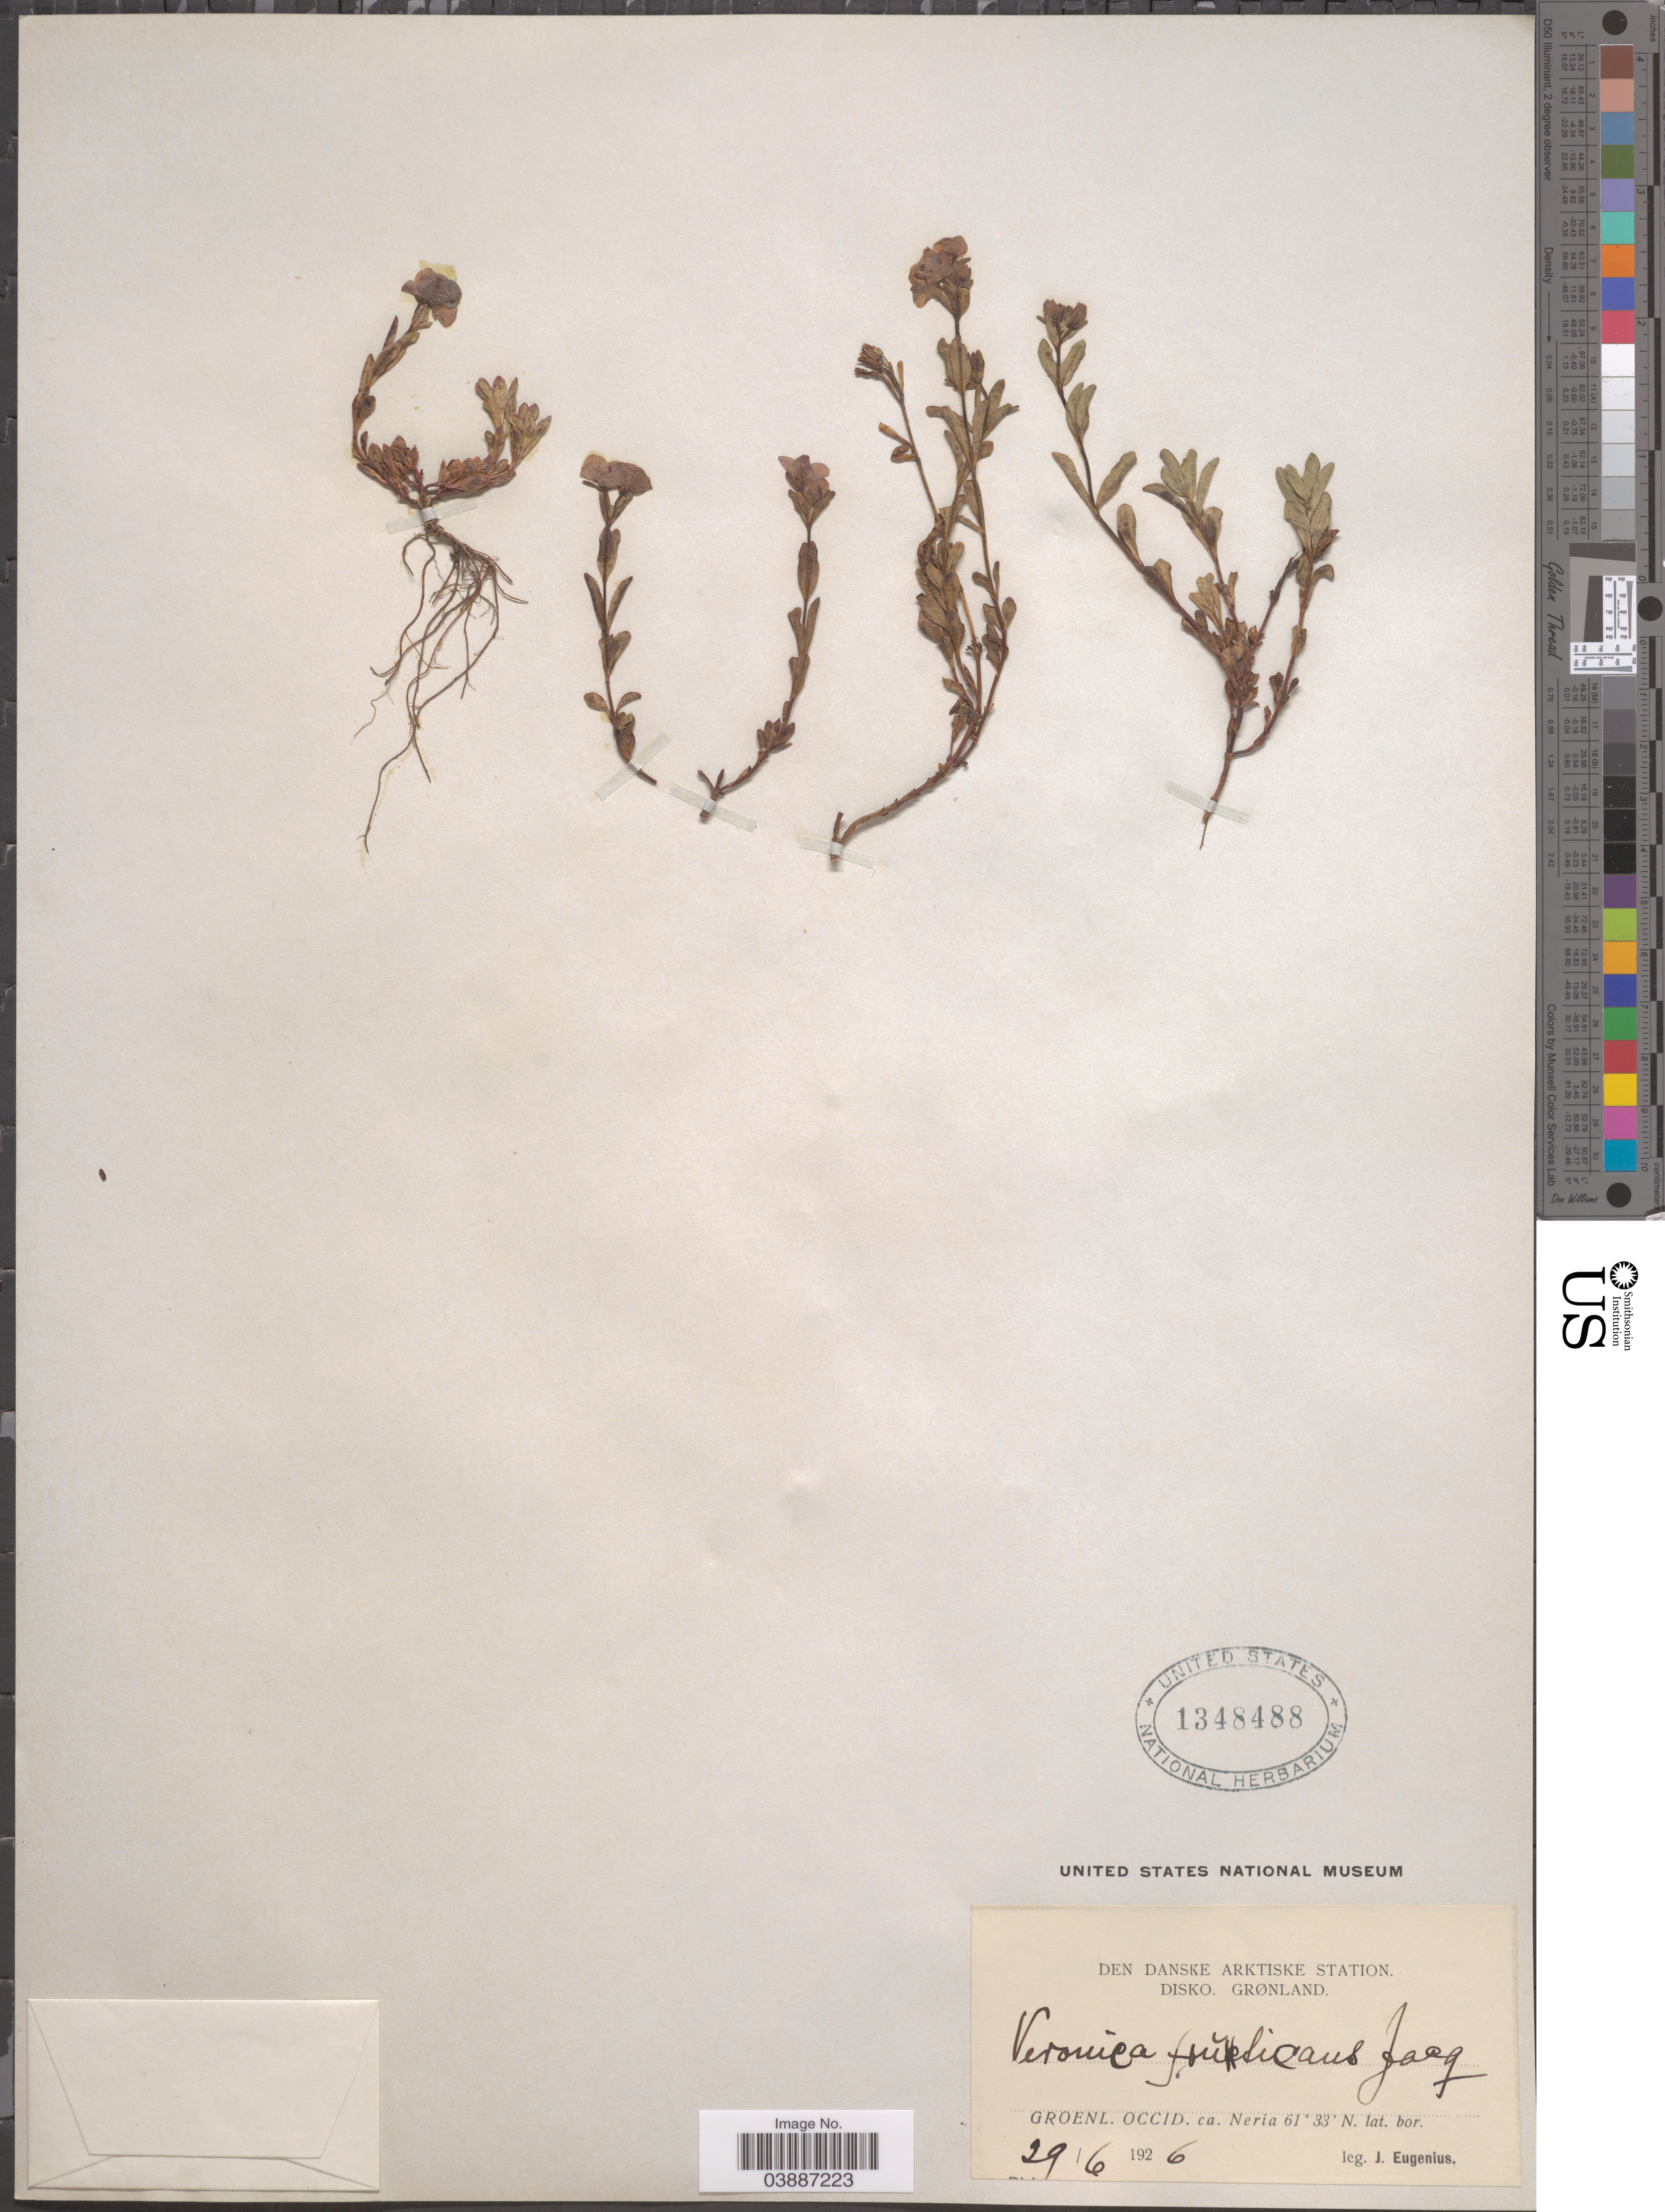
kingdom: Plantae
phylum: Tracheophyta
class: Magnoliopsida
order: Lamiales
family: Plantaginaceae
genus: Veronica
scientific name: Veronica fruticans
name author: Jacq.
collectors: J. Eugenius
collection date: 1926-06-29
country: Greenland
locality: Den Danske Arktiske Station. Disko, Grønland. Groenl. Occid. ca Neria.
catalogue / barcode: US 1348488